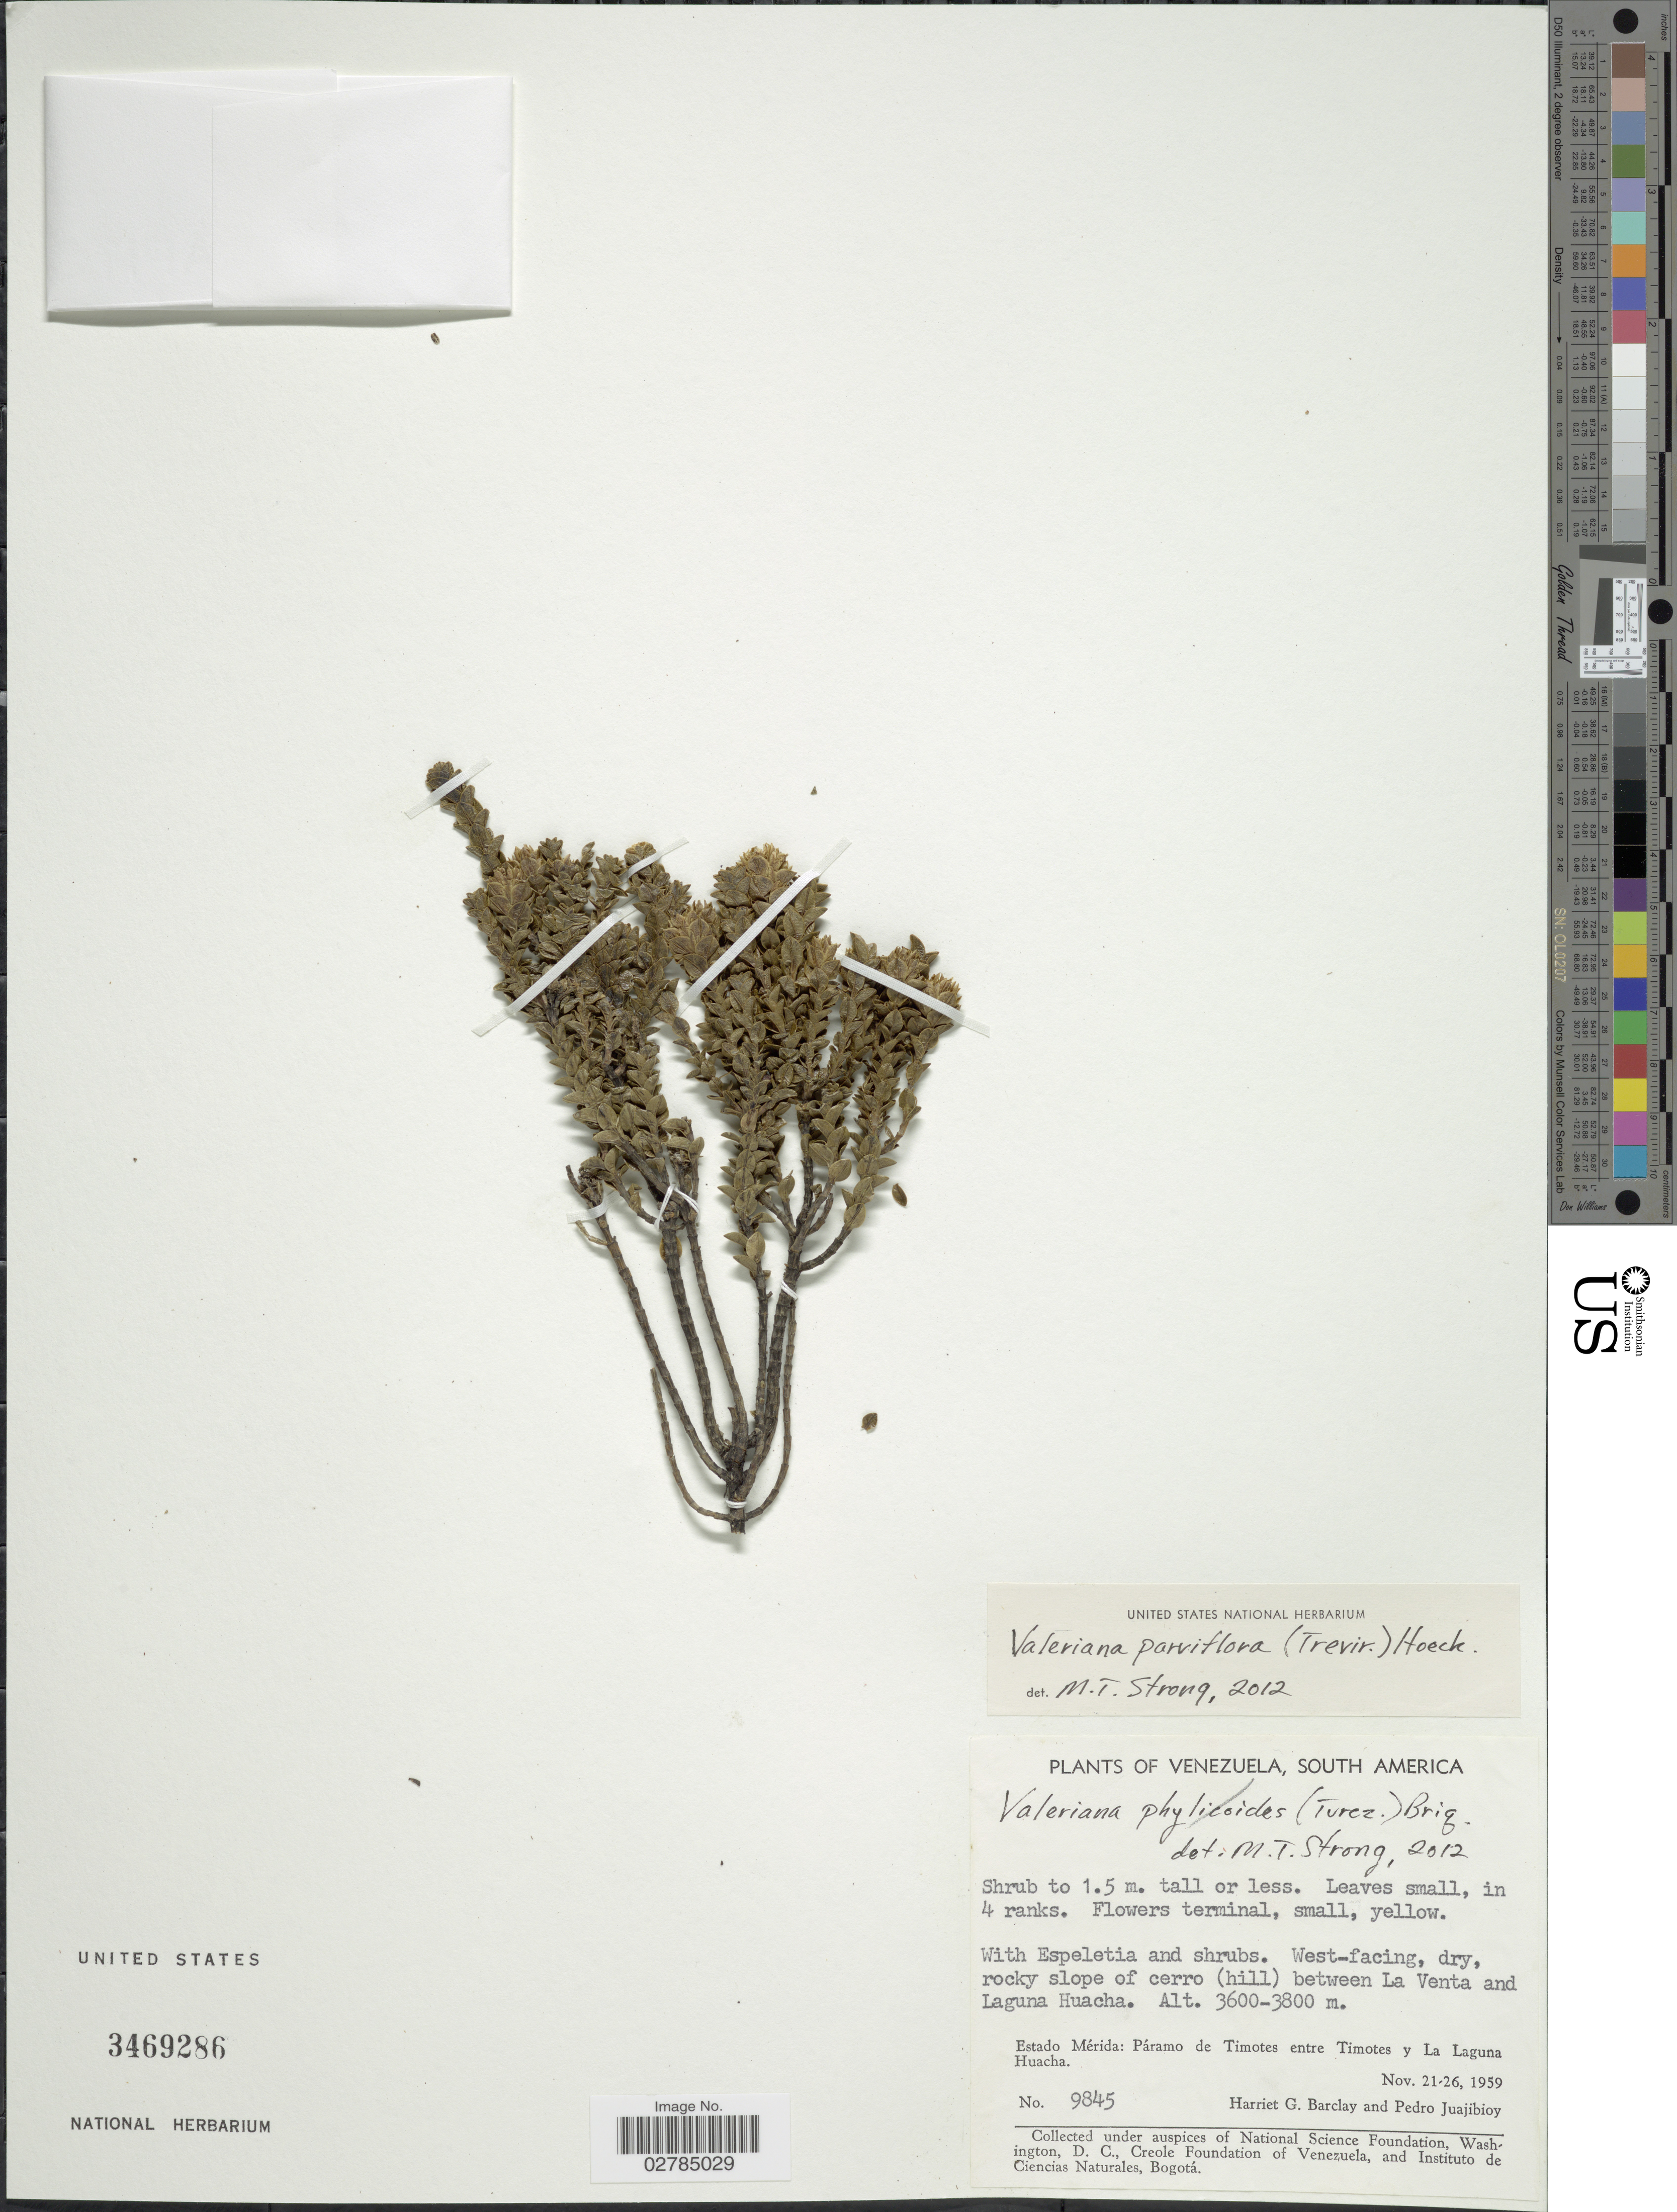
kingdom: Plantae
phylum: Tracheophyta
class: Magnoliopsida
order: Dipsacales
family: Caprifoliaceae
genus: Valeriana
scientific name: Valeriana parviflora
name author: Miégev.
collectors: H. G. Barclay & P. Juajibioy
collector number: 9845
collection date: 1959-11-21/1959-11-26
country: Venezuela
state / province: Mérida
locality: West-facing, dry, rocky slope of cerro (hill) between La Venta and Laguna Huacha, Estado Mérida, Páramo de Timotes entre Timotes y la Laguna Huacha.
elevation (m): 3600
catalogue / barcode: US 3469286